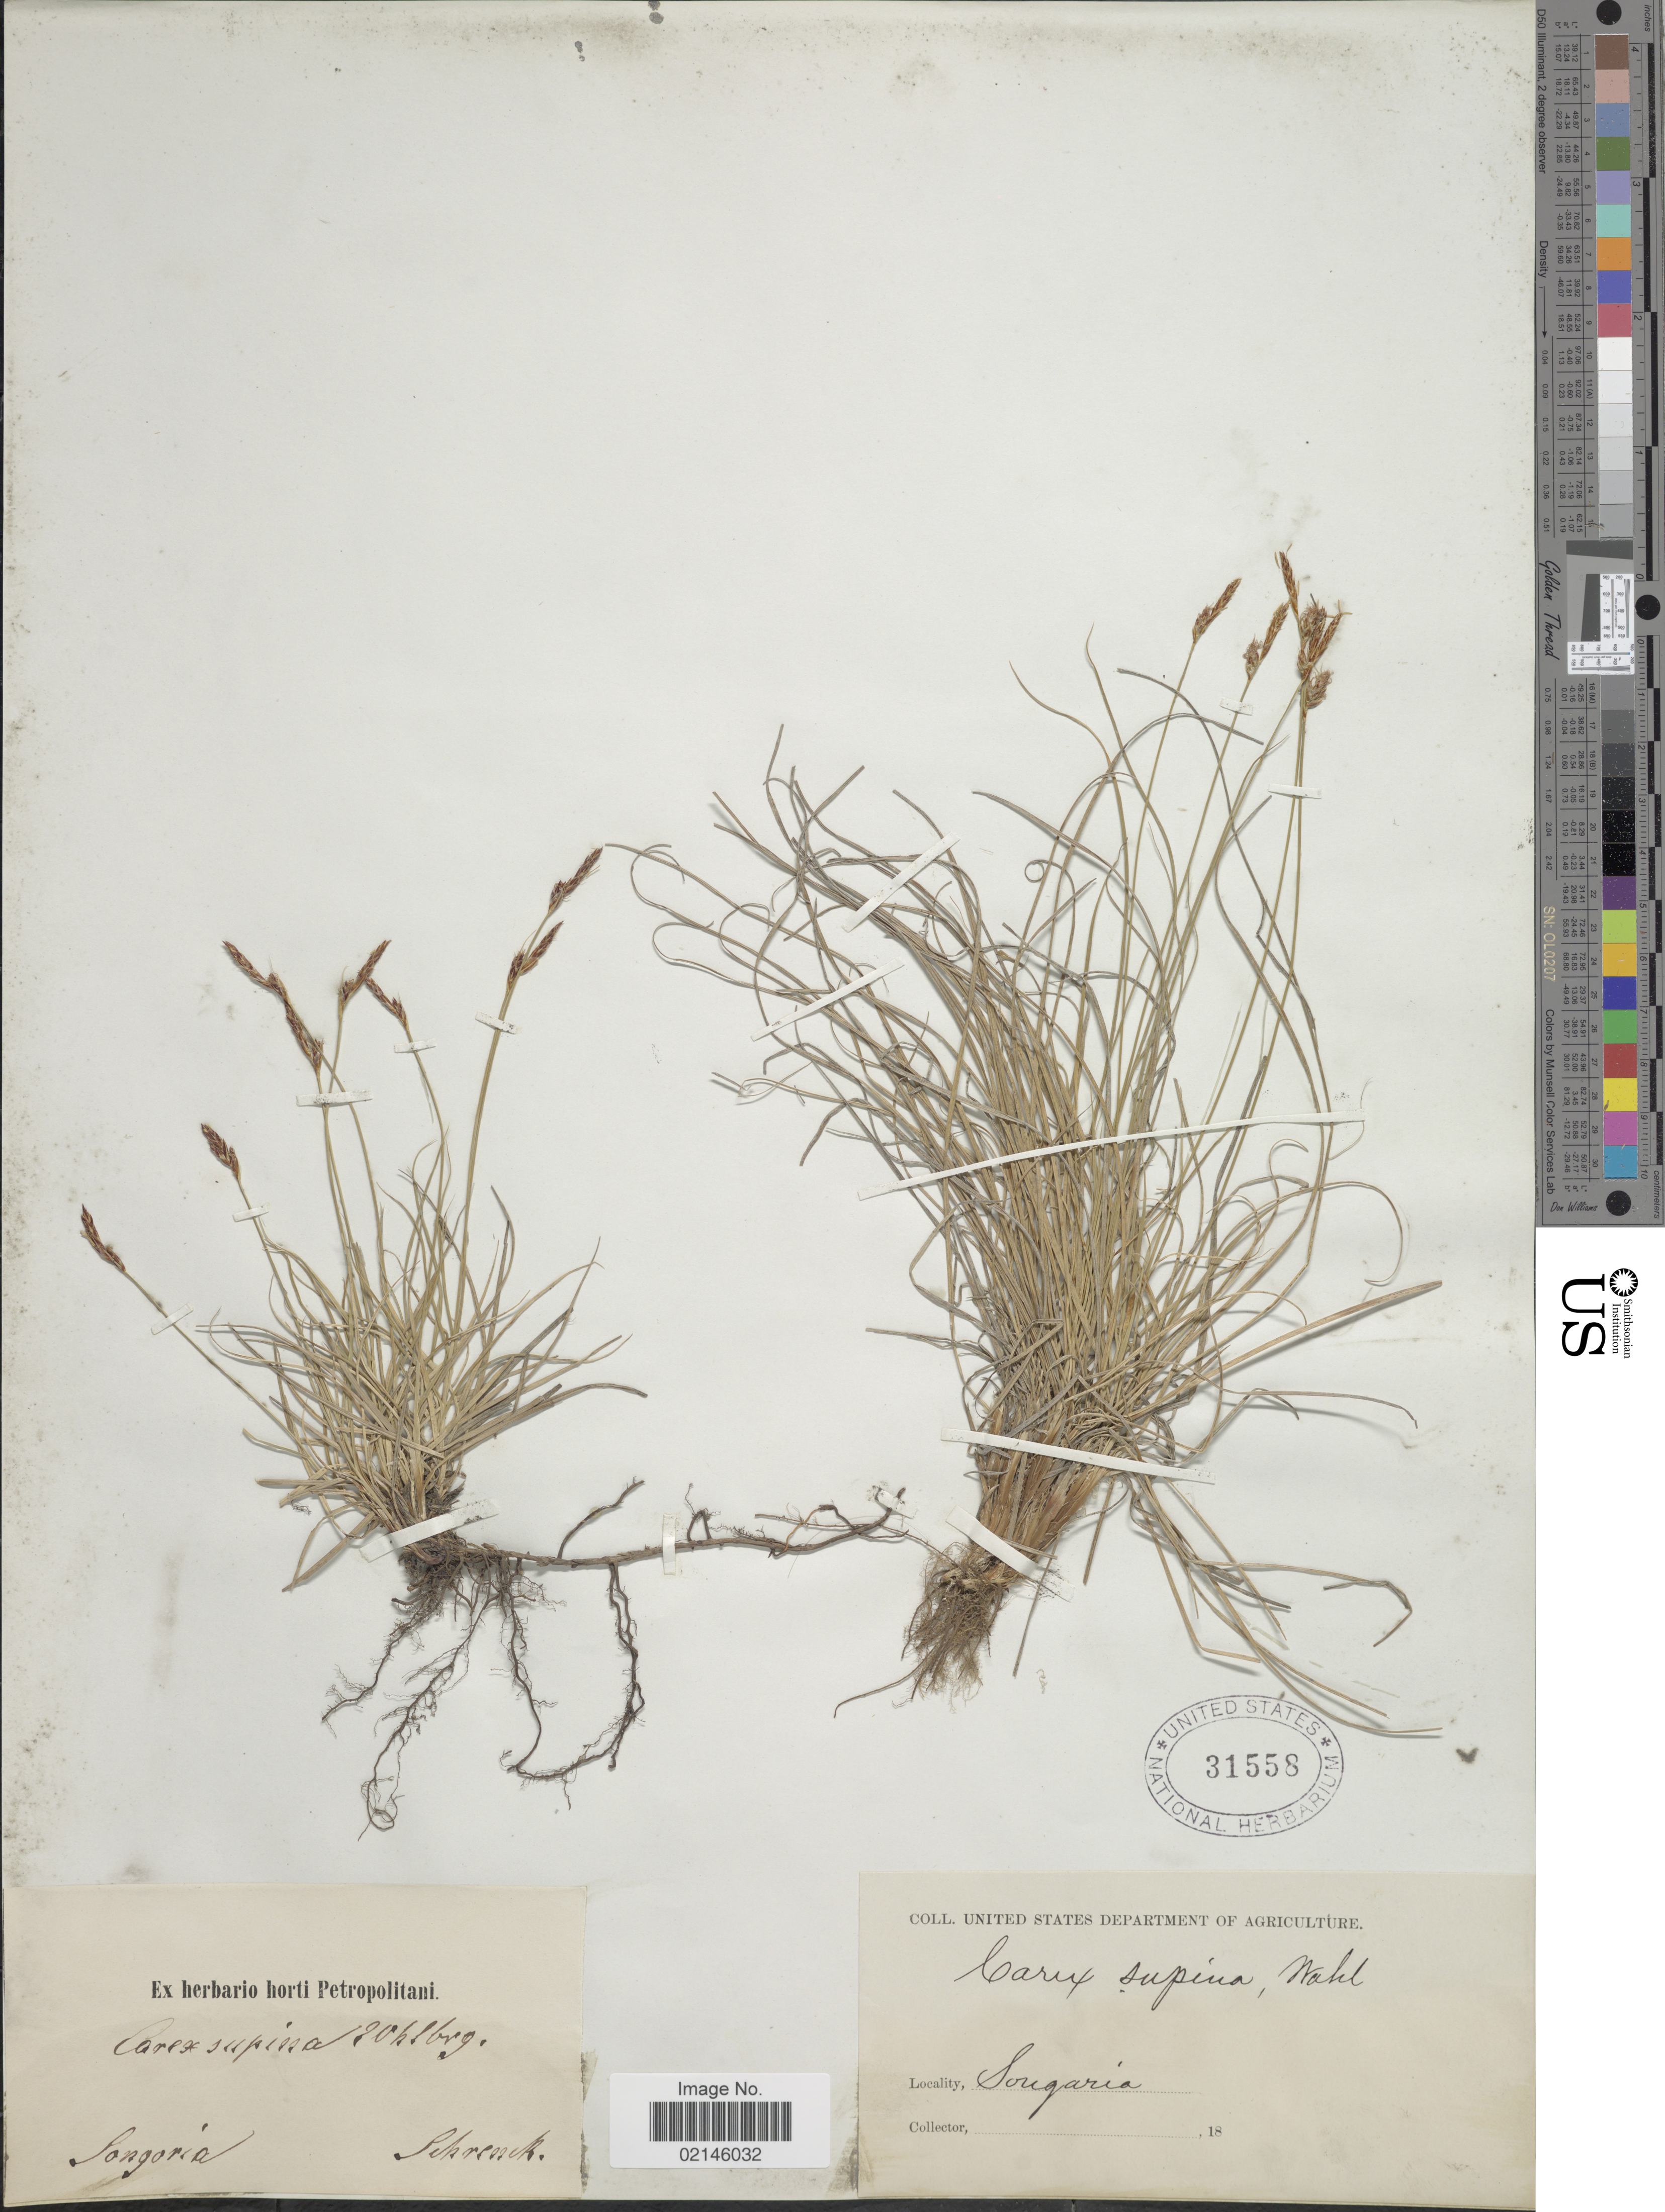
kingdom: Plantae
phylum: Tracheophyta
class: Liliopsida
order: Poales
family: Cyperaceae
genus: Carex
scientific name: Carex supina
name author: Willd. ex Wahlenb.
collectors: -- Schrenck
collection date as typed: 18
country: Kazakhstan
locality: Songoria. Songaria.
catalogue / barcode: US 31558